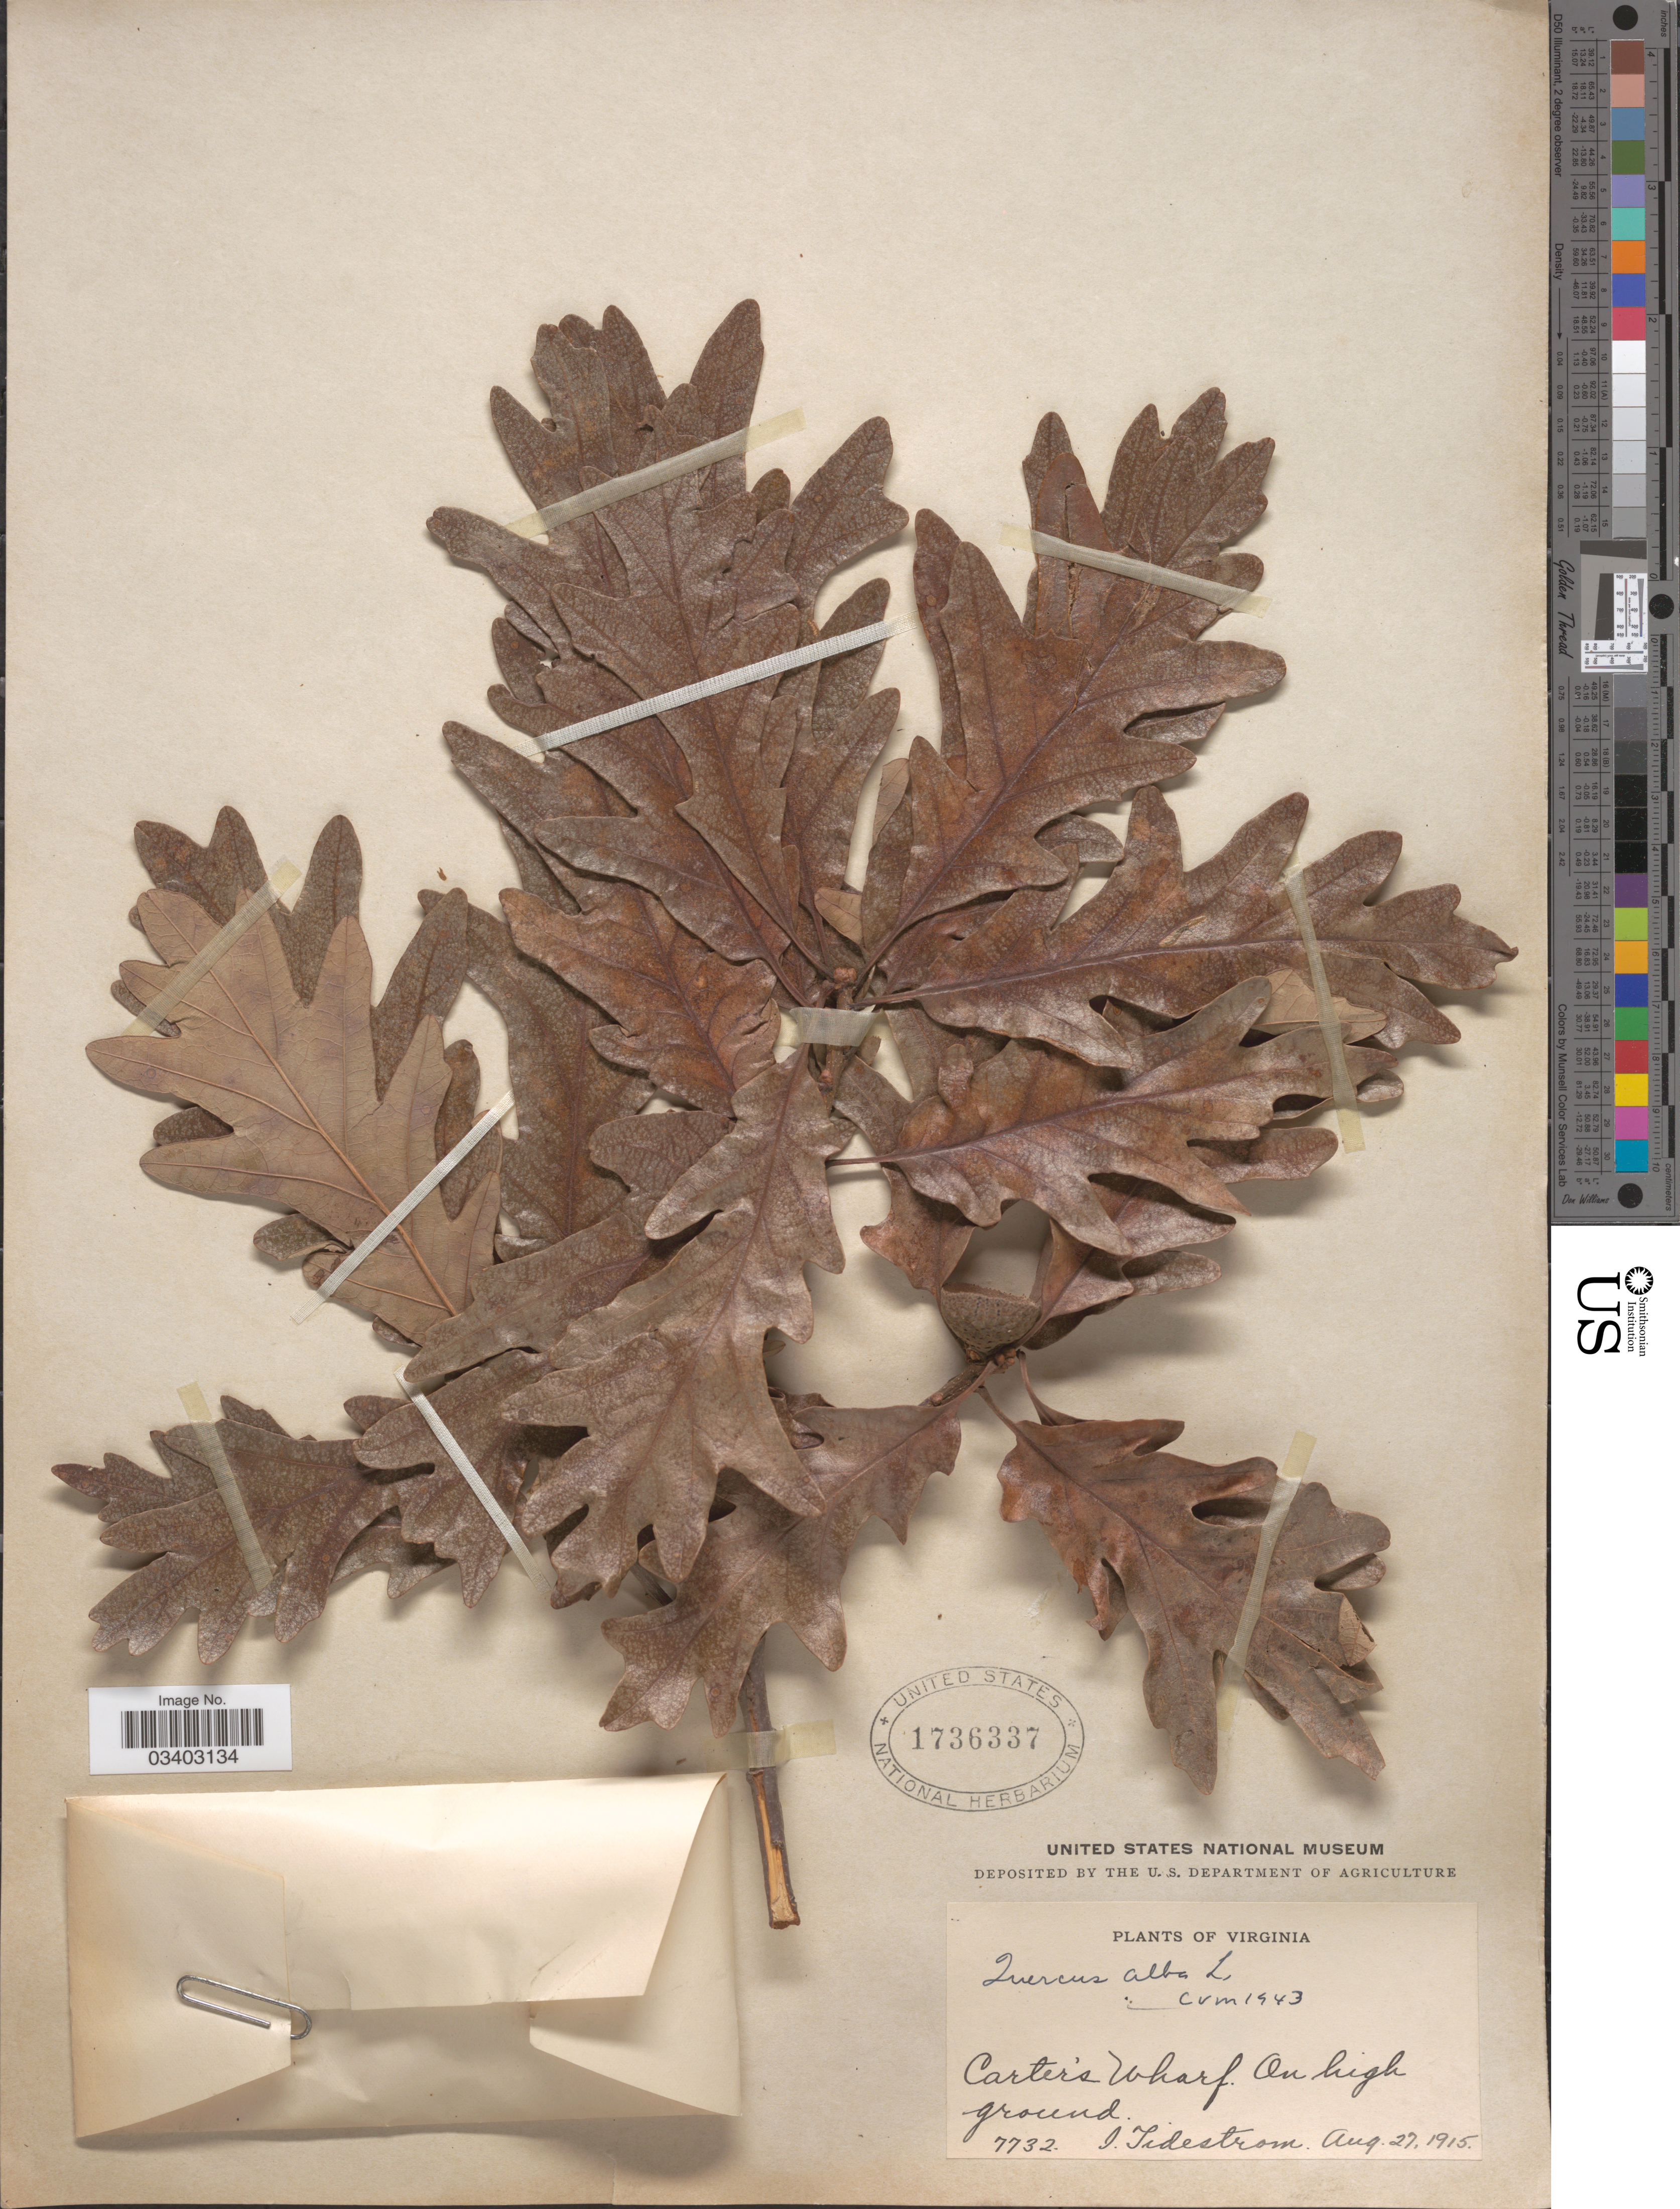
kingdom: Plantae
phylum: Tracheophyta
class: Magnoliopsida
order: Fagales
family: Fagaceae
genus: Quercus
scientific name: Quercus alba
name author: L.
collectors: I. F. Tidestrom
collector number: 7732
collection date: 1915-08-27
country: United States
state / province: Virginia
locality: Carter's Wharf. On high ground.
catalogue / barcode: US 1736337